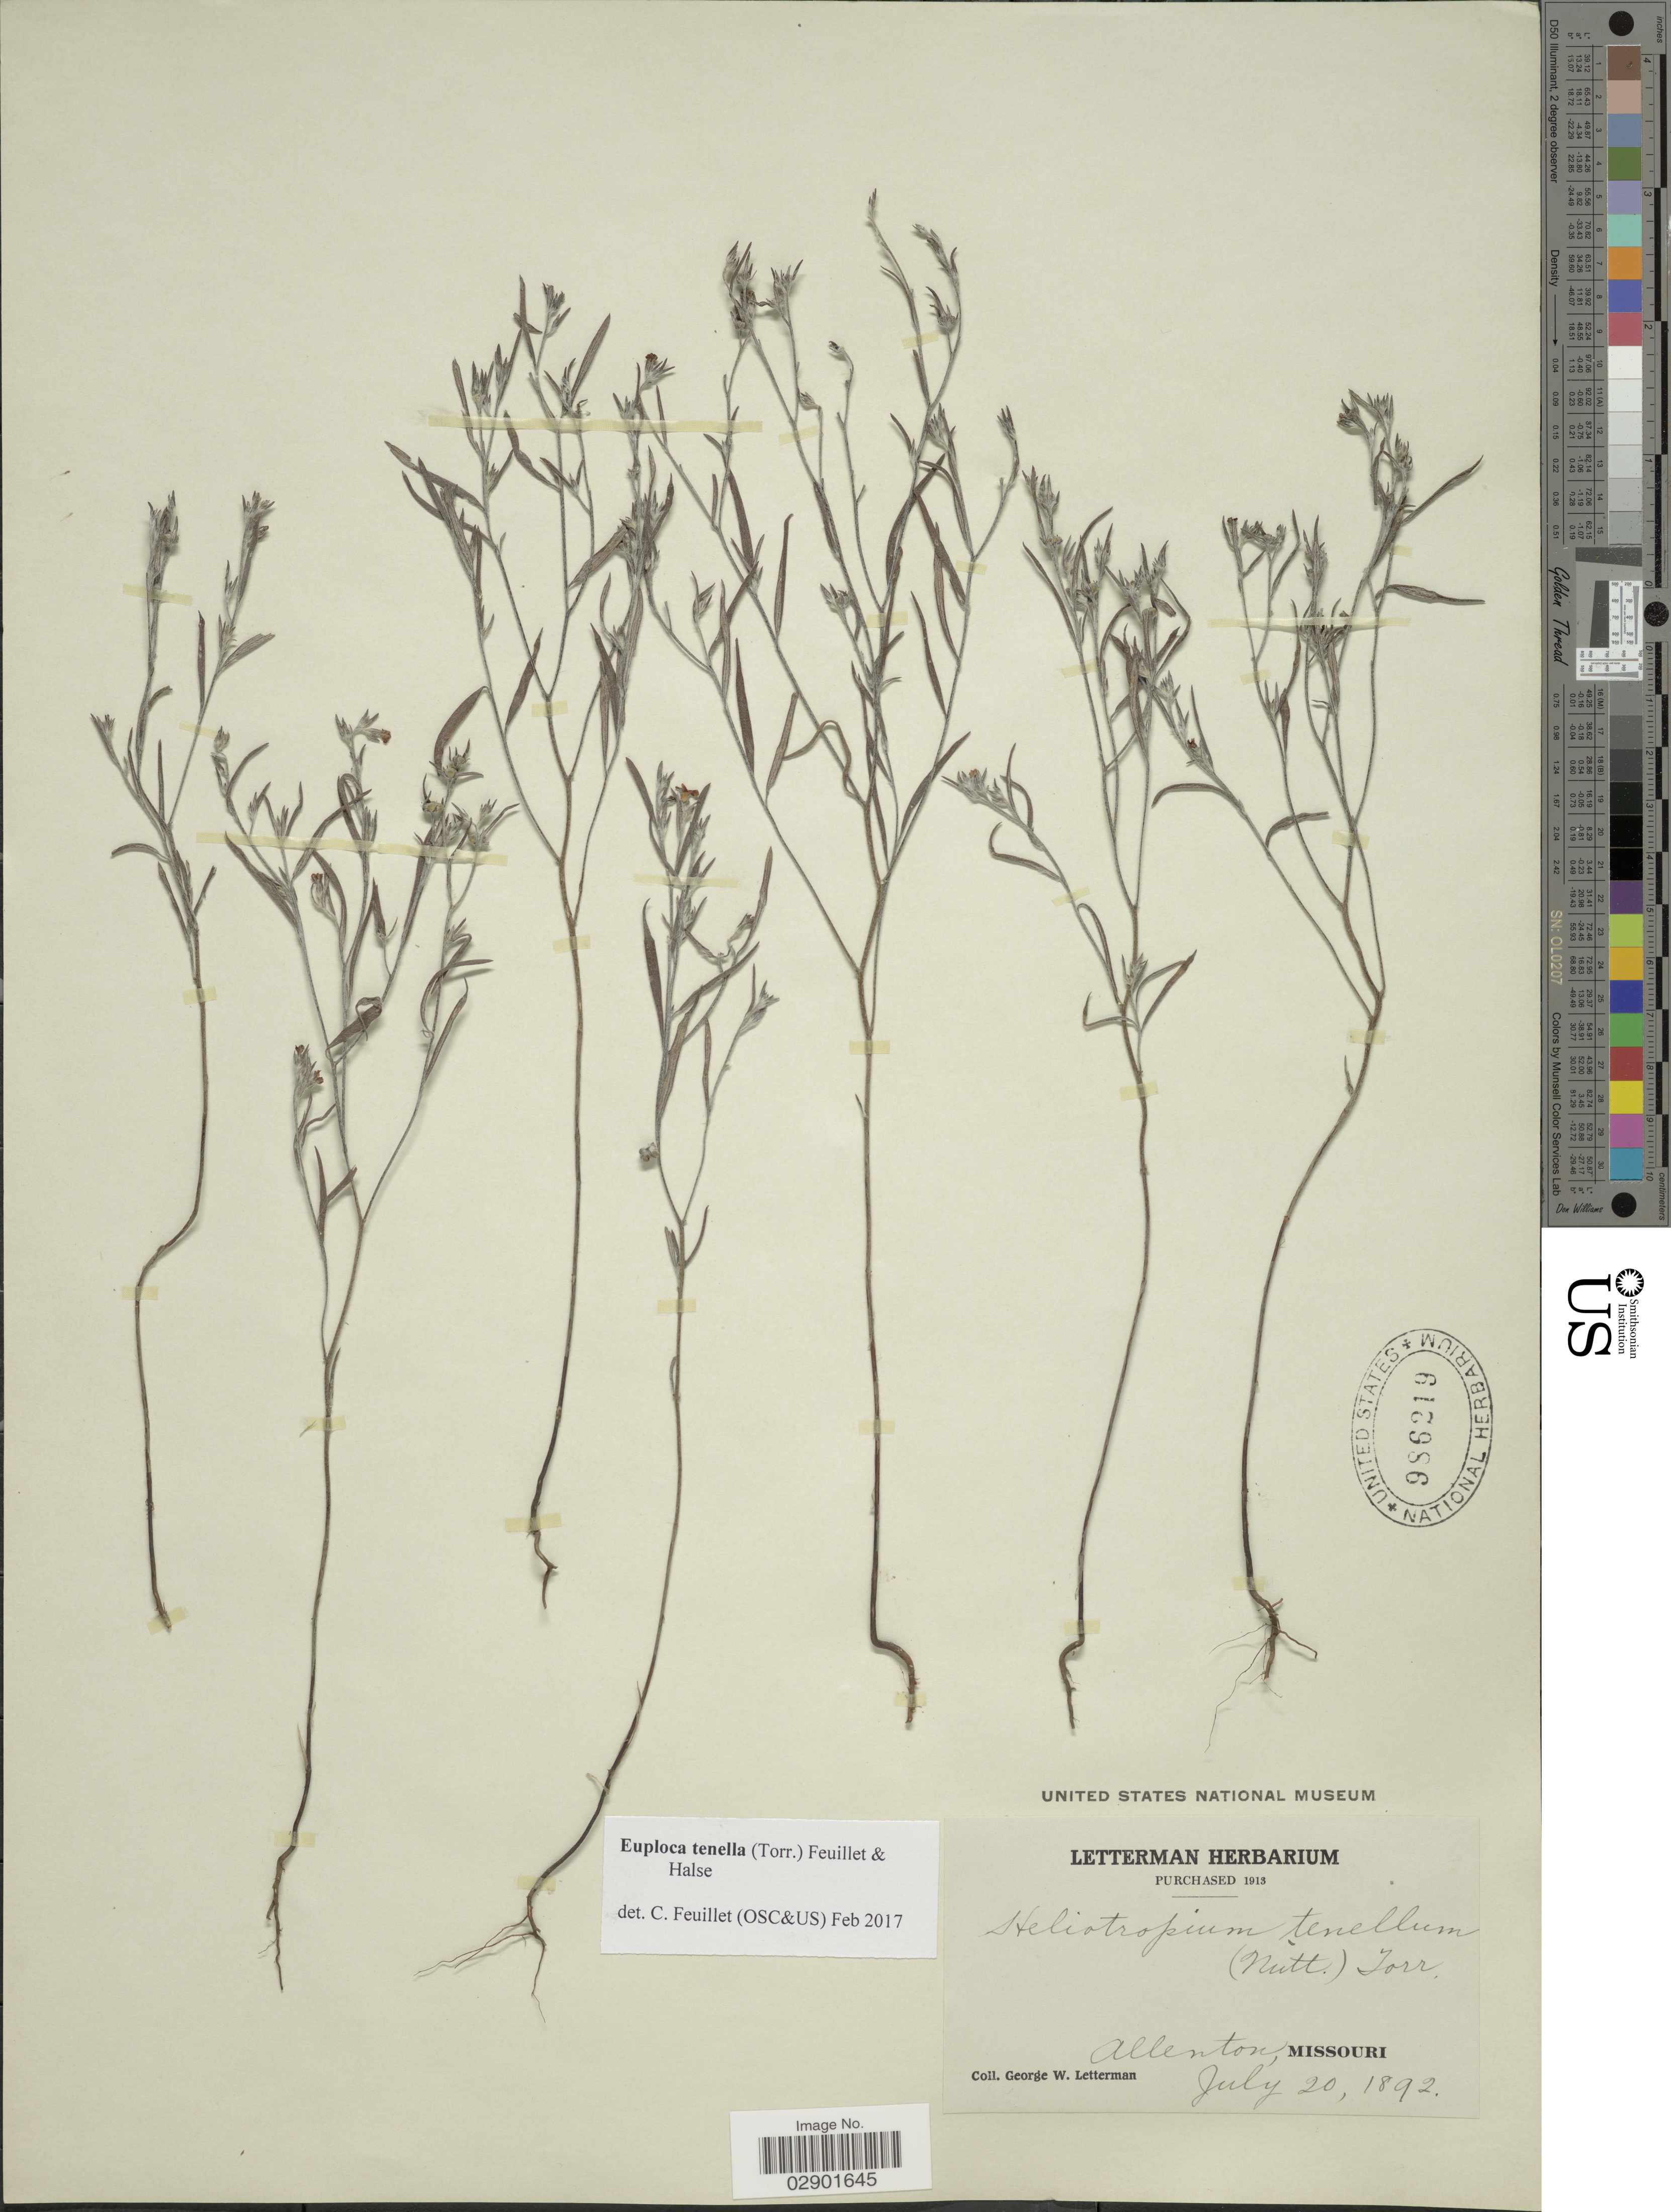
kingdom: Plantae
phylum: Tracheophyta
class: Magnoliopsida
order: Boraginales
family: Heliotropiaceae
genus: Euploca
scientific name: Euploca polyphylla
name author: (Lehm.) J.I.M. Melo & Semir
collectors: G. W. Letterman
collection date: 1892-07-20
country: United States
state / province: Missouri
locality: Allenton.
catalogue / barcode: US 986219